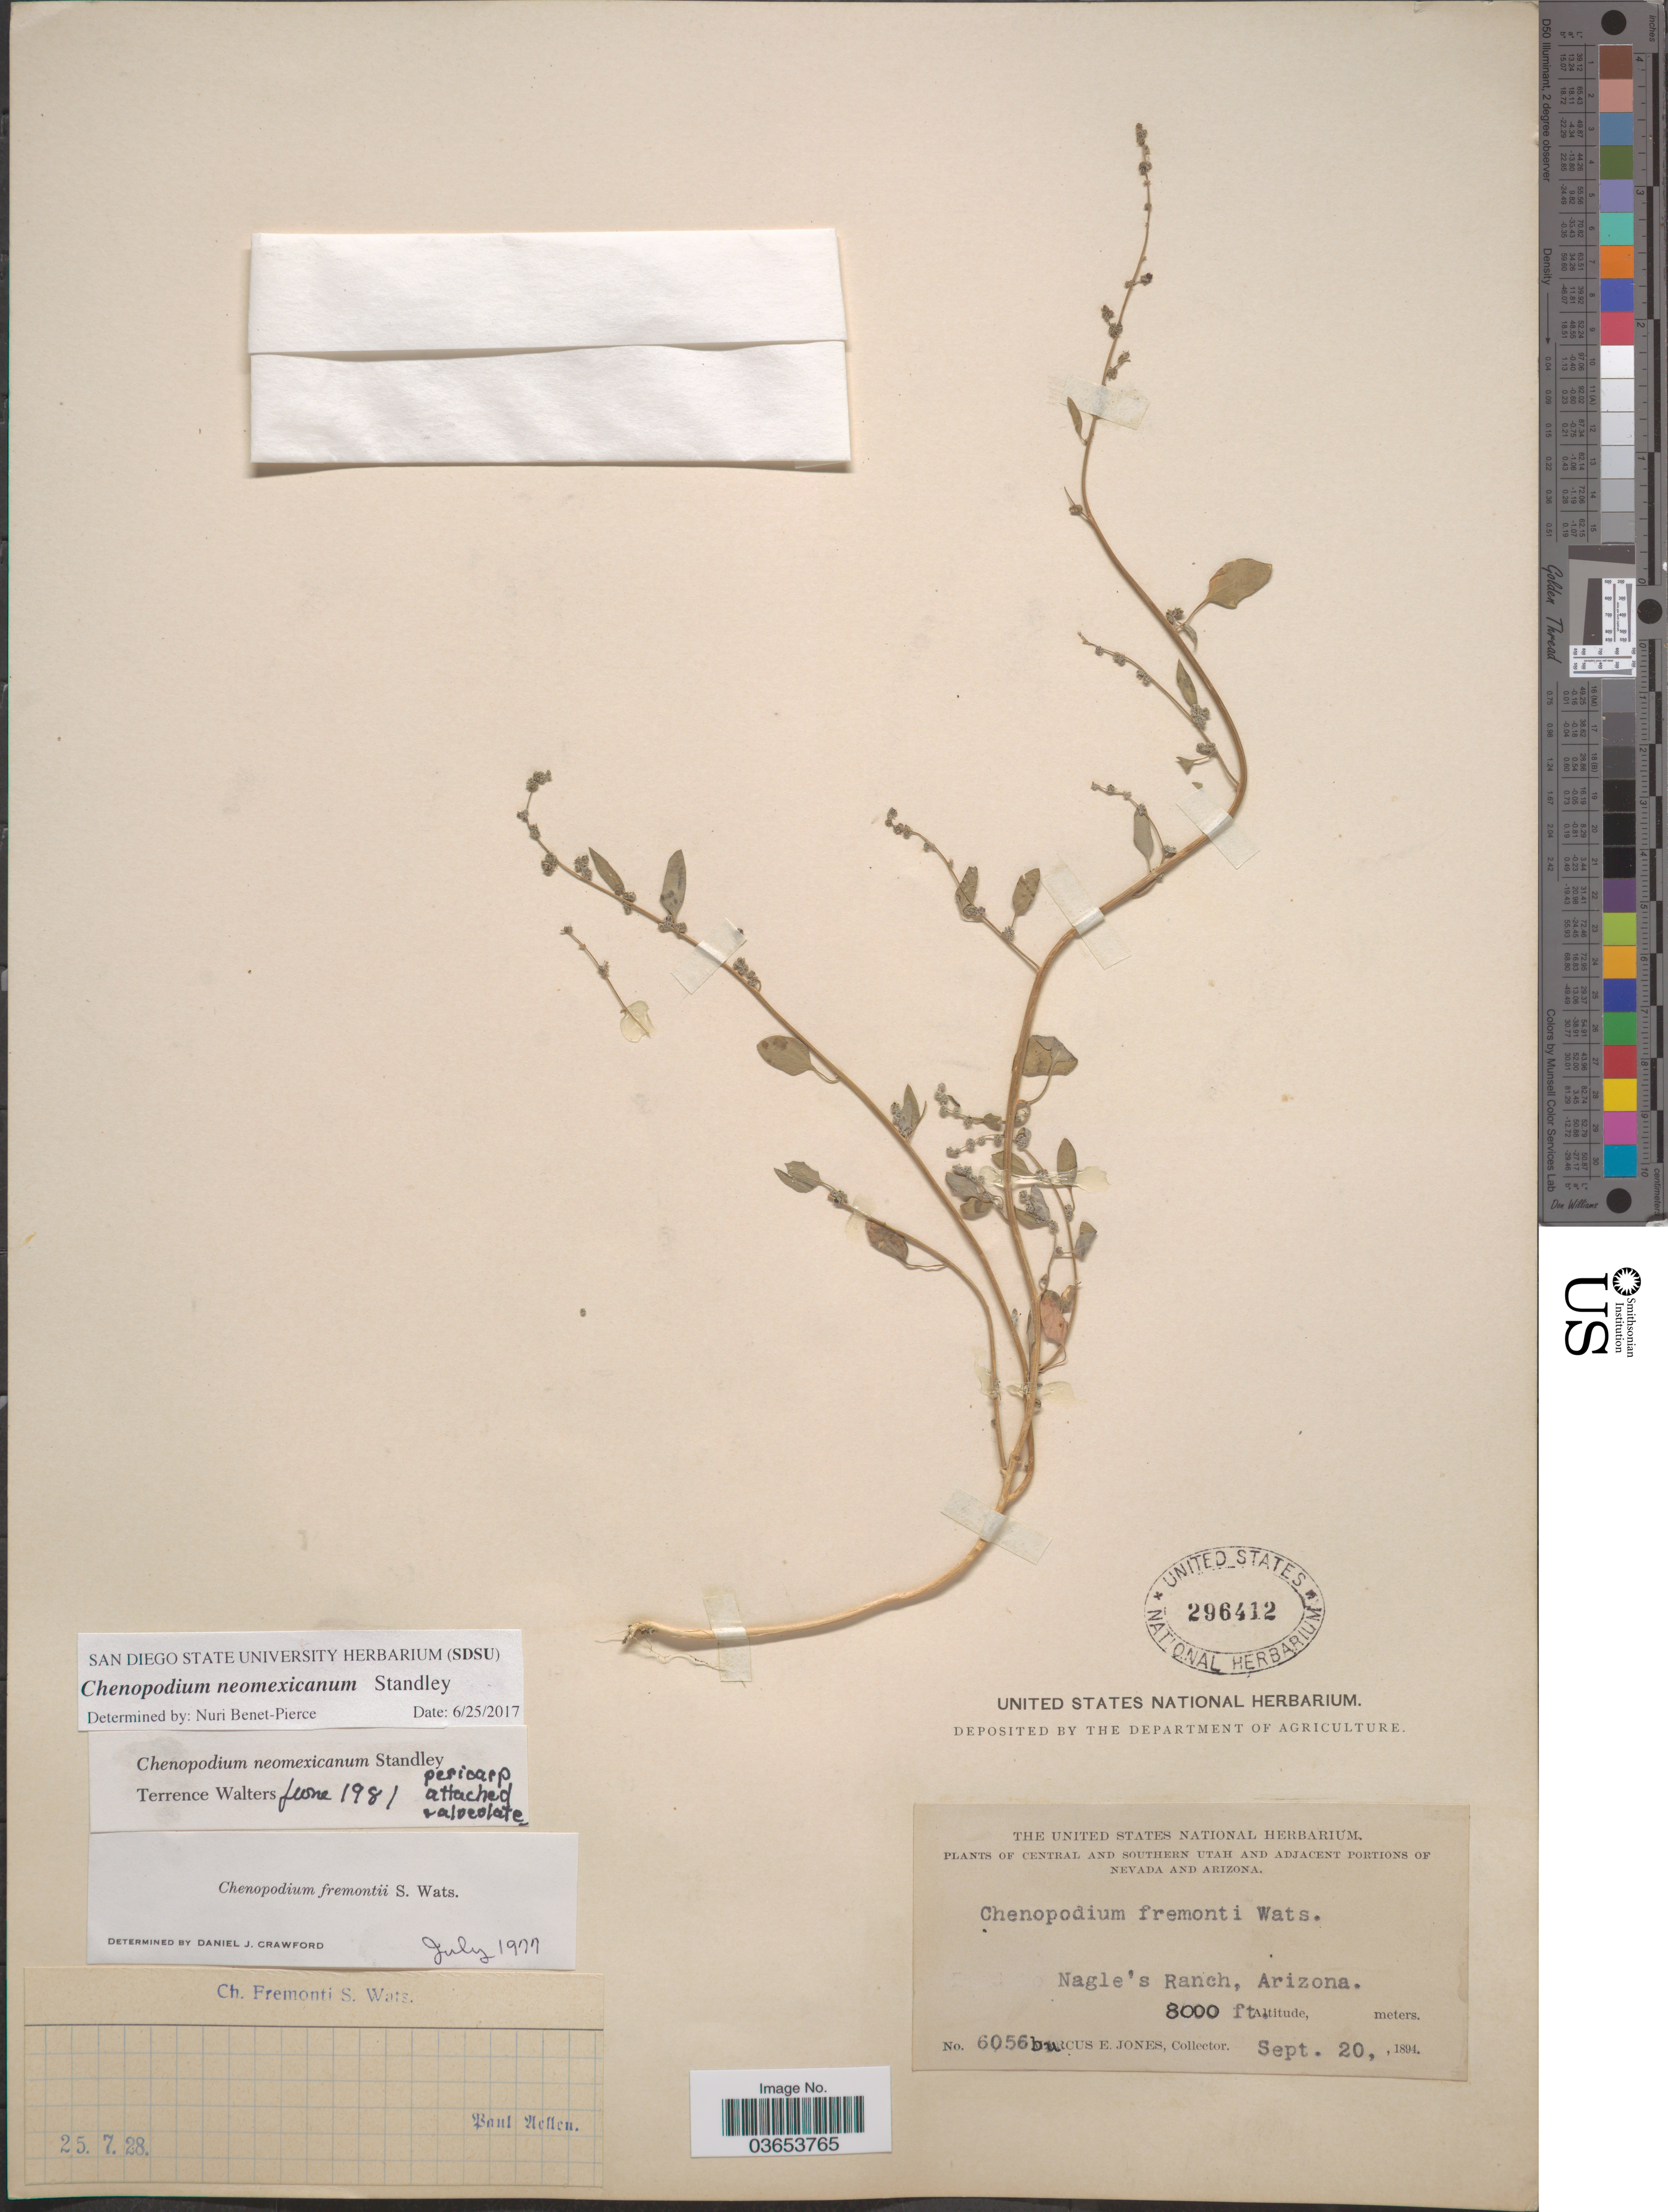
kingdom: Plantae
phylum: Tracheophyta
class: Magnoliopsida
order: Caryophyllales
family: Amaranthaceae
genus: Chenopodium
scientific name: Chenopodium neomexicanum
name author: Standl.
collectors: M. E. Jones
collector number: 6056bu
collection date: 1894-09-20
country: United States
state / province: Arizona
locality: Adjacent portions of Arizona. Nagle's Ranch.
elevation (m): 2438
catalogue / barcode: US 296412